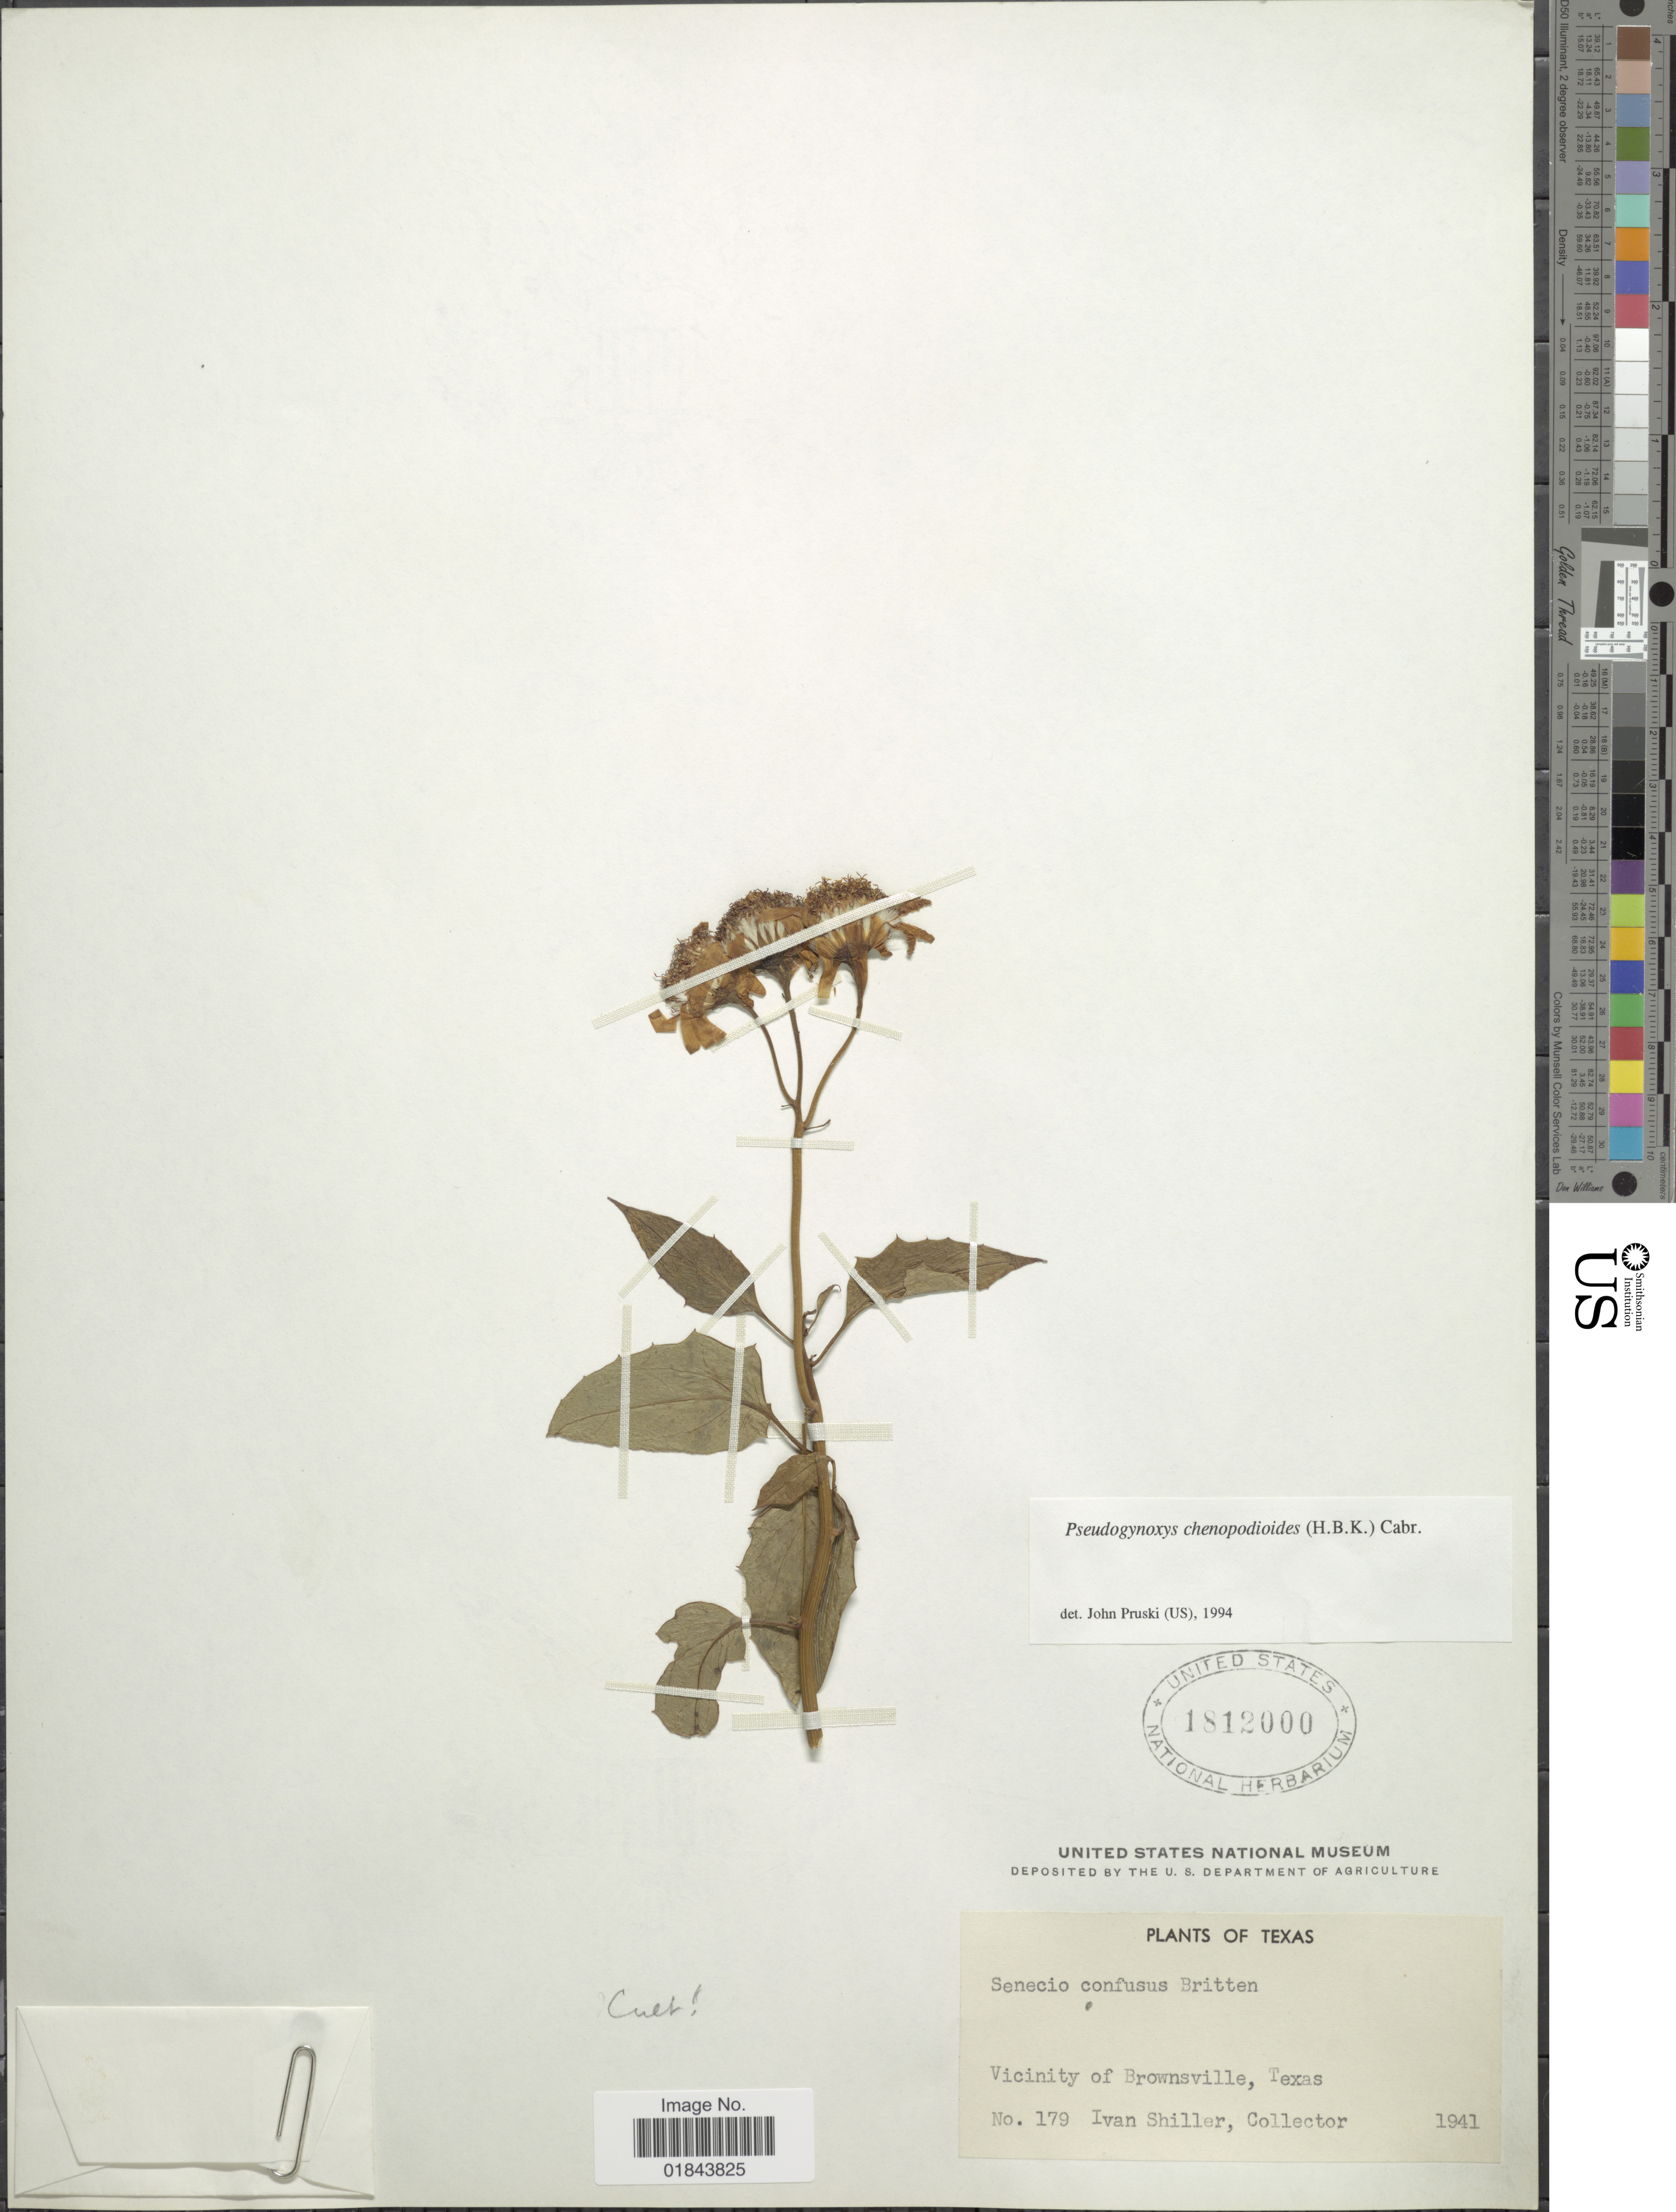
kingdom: Plantae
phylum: Tracheophyta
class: Magnoliopsida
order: Asterales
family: Asteraceae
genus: Pseudogynoxys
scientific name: Pseudogynoxys chenopodioides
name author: (Kunth) Cabrera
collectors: I. Shiller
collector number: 179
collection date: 1941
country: United States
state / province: Texas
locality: Vicinity of Brownsville, Texas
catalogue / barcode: US 1812000